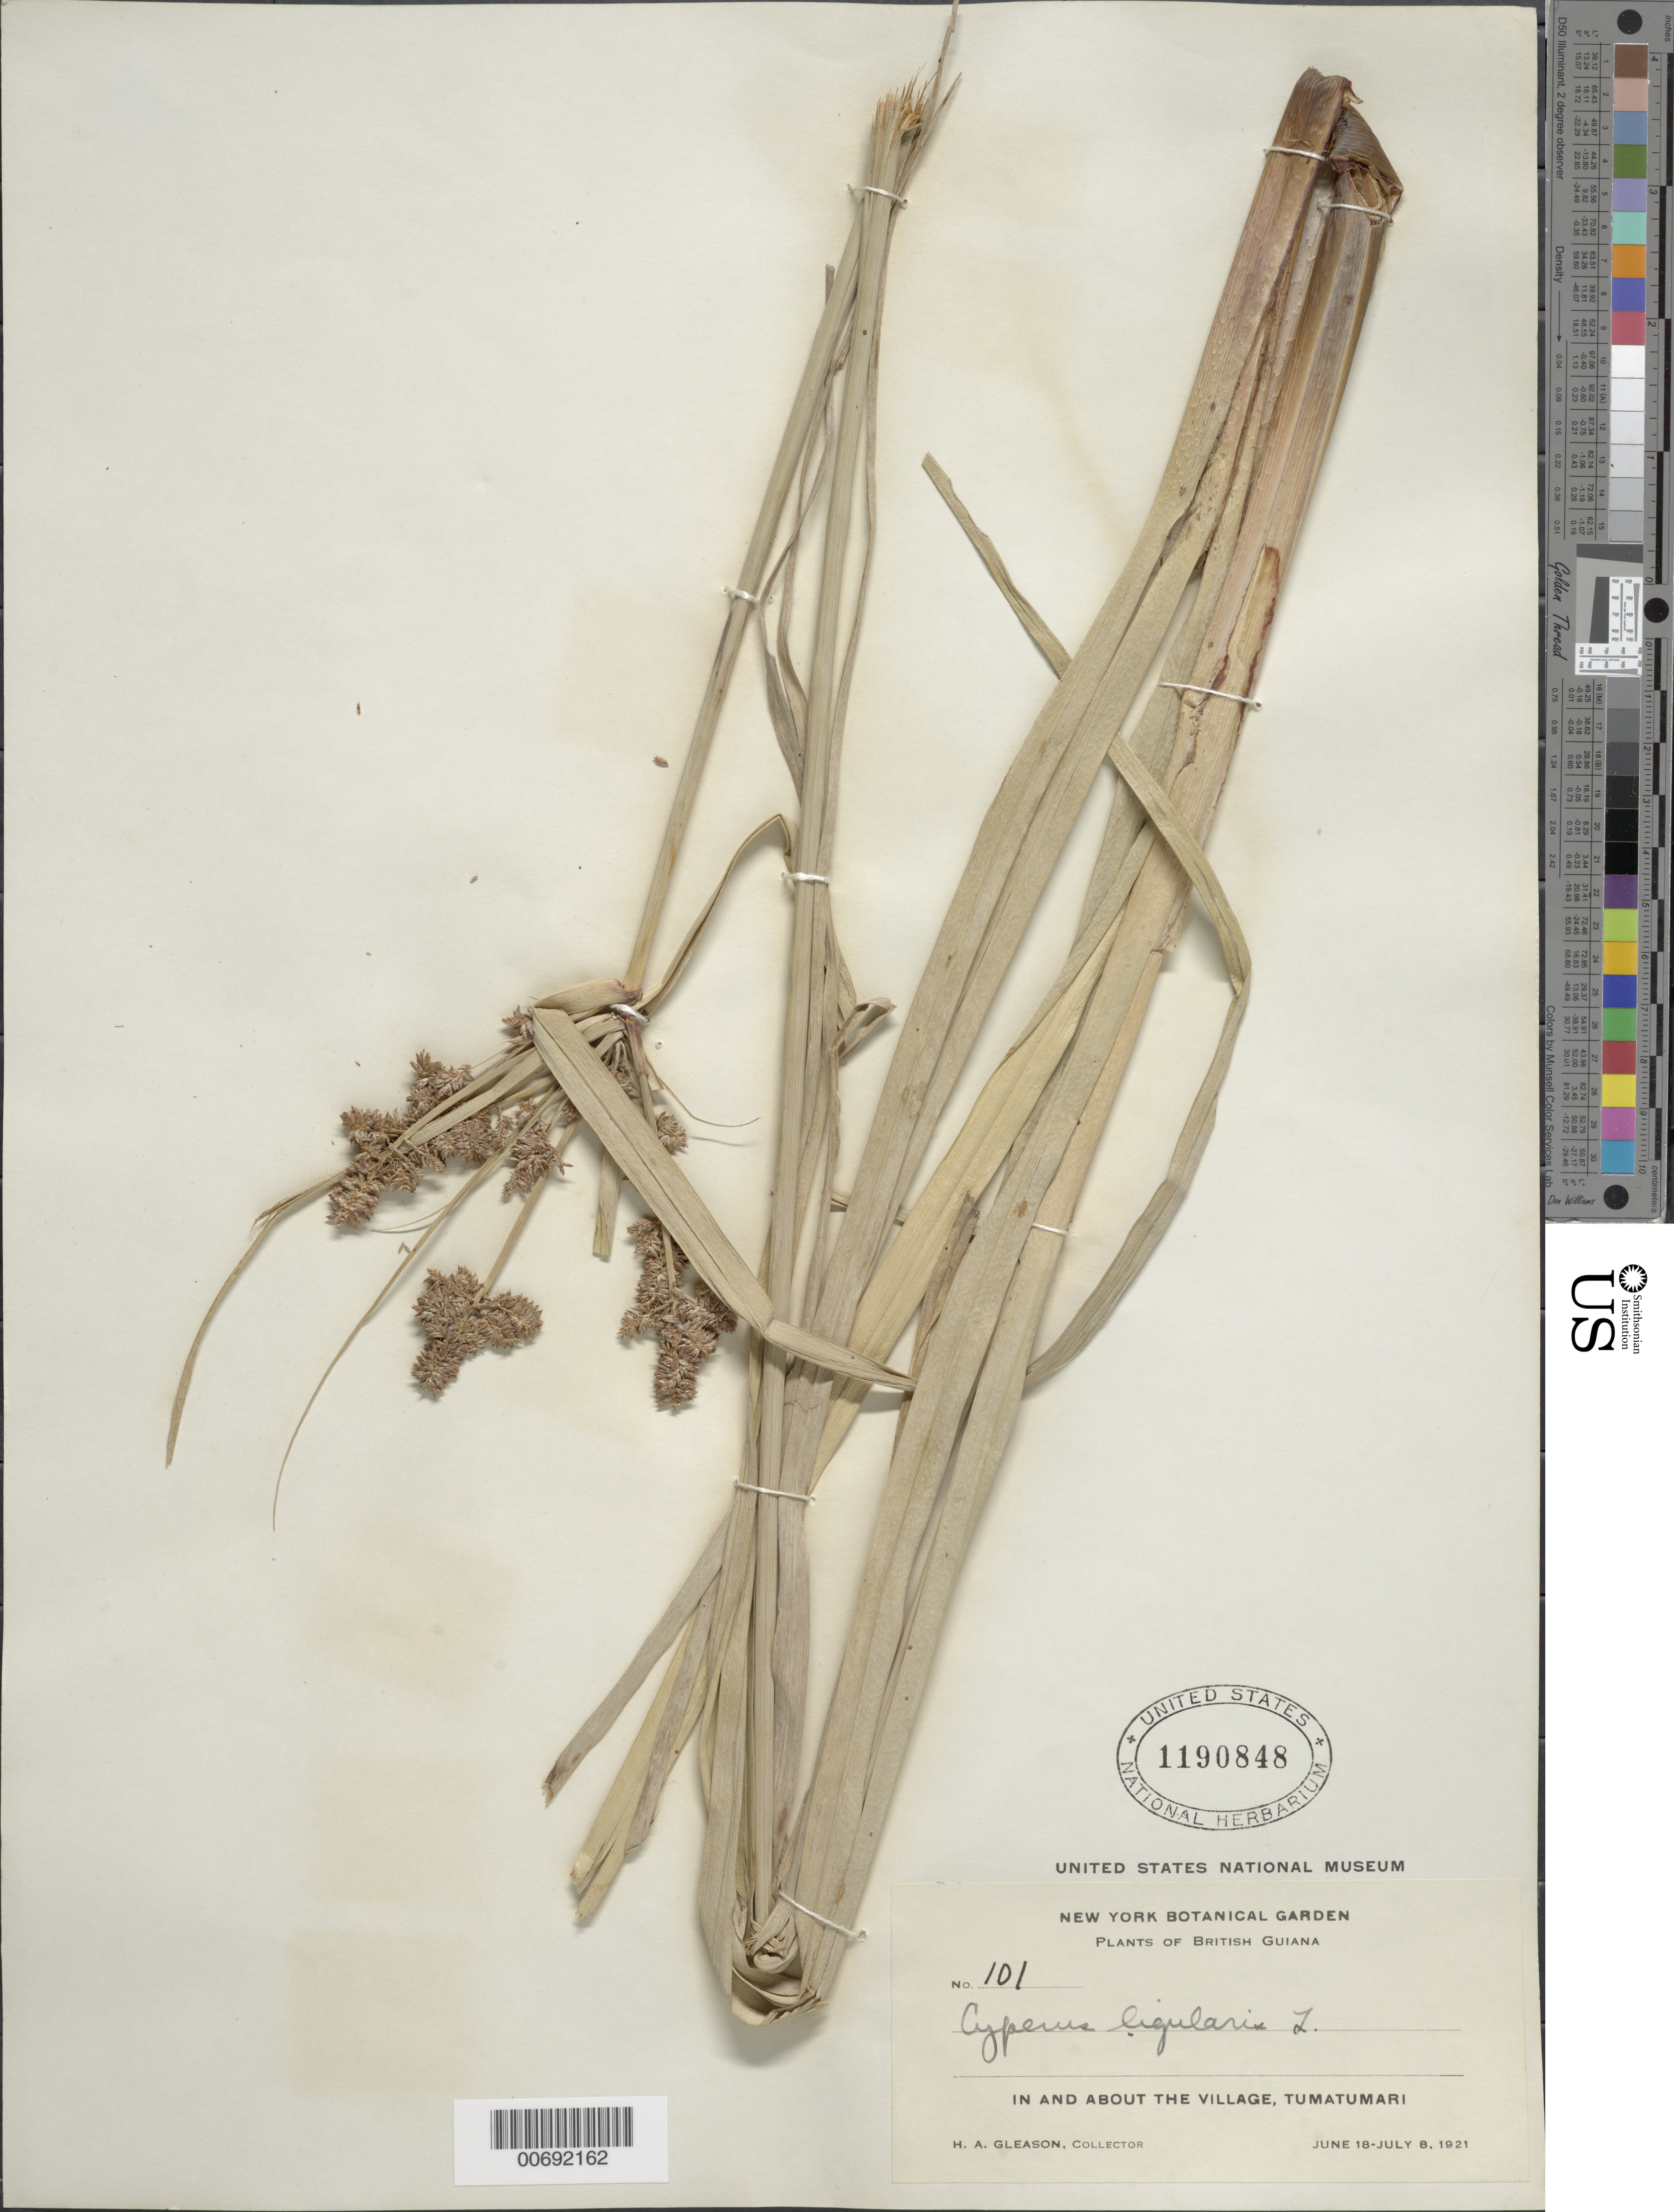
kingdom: Plantae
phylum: Tracheophyta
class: Liliopsida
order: Poales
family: Cyperaceae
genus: Cyperus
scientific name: Cyperus ligularis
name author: L.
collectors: H. A. Gleason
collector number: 101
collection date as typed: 18-Jun-21 to 8-Jul-21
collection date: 1921-06-18/1921-07-08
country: Guyana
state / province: Potaro-Siparuni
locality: Tumatumari Village, Potaro R.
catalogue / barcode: US 1190848